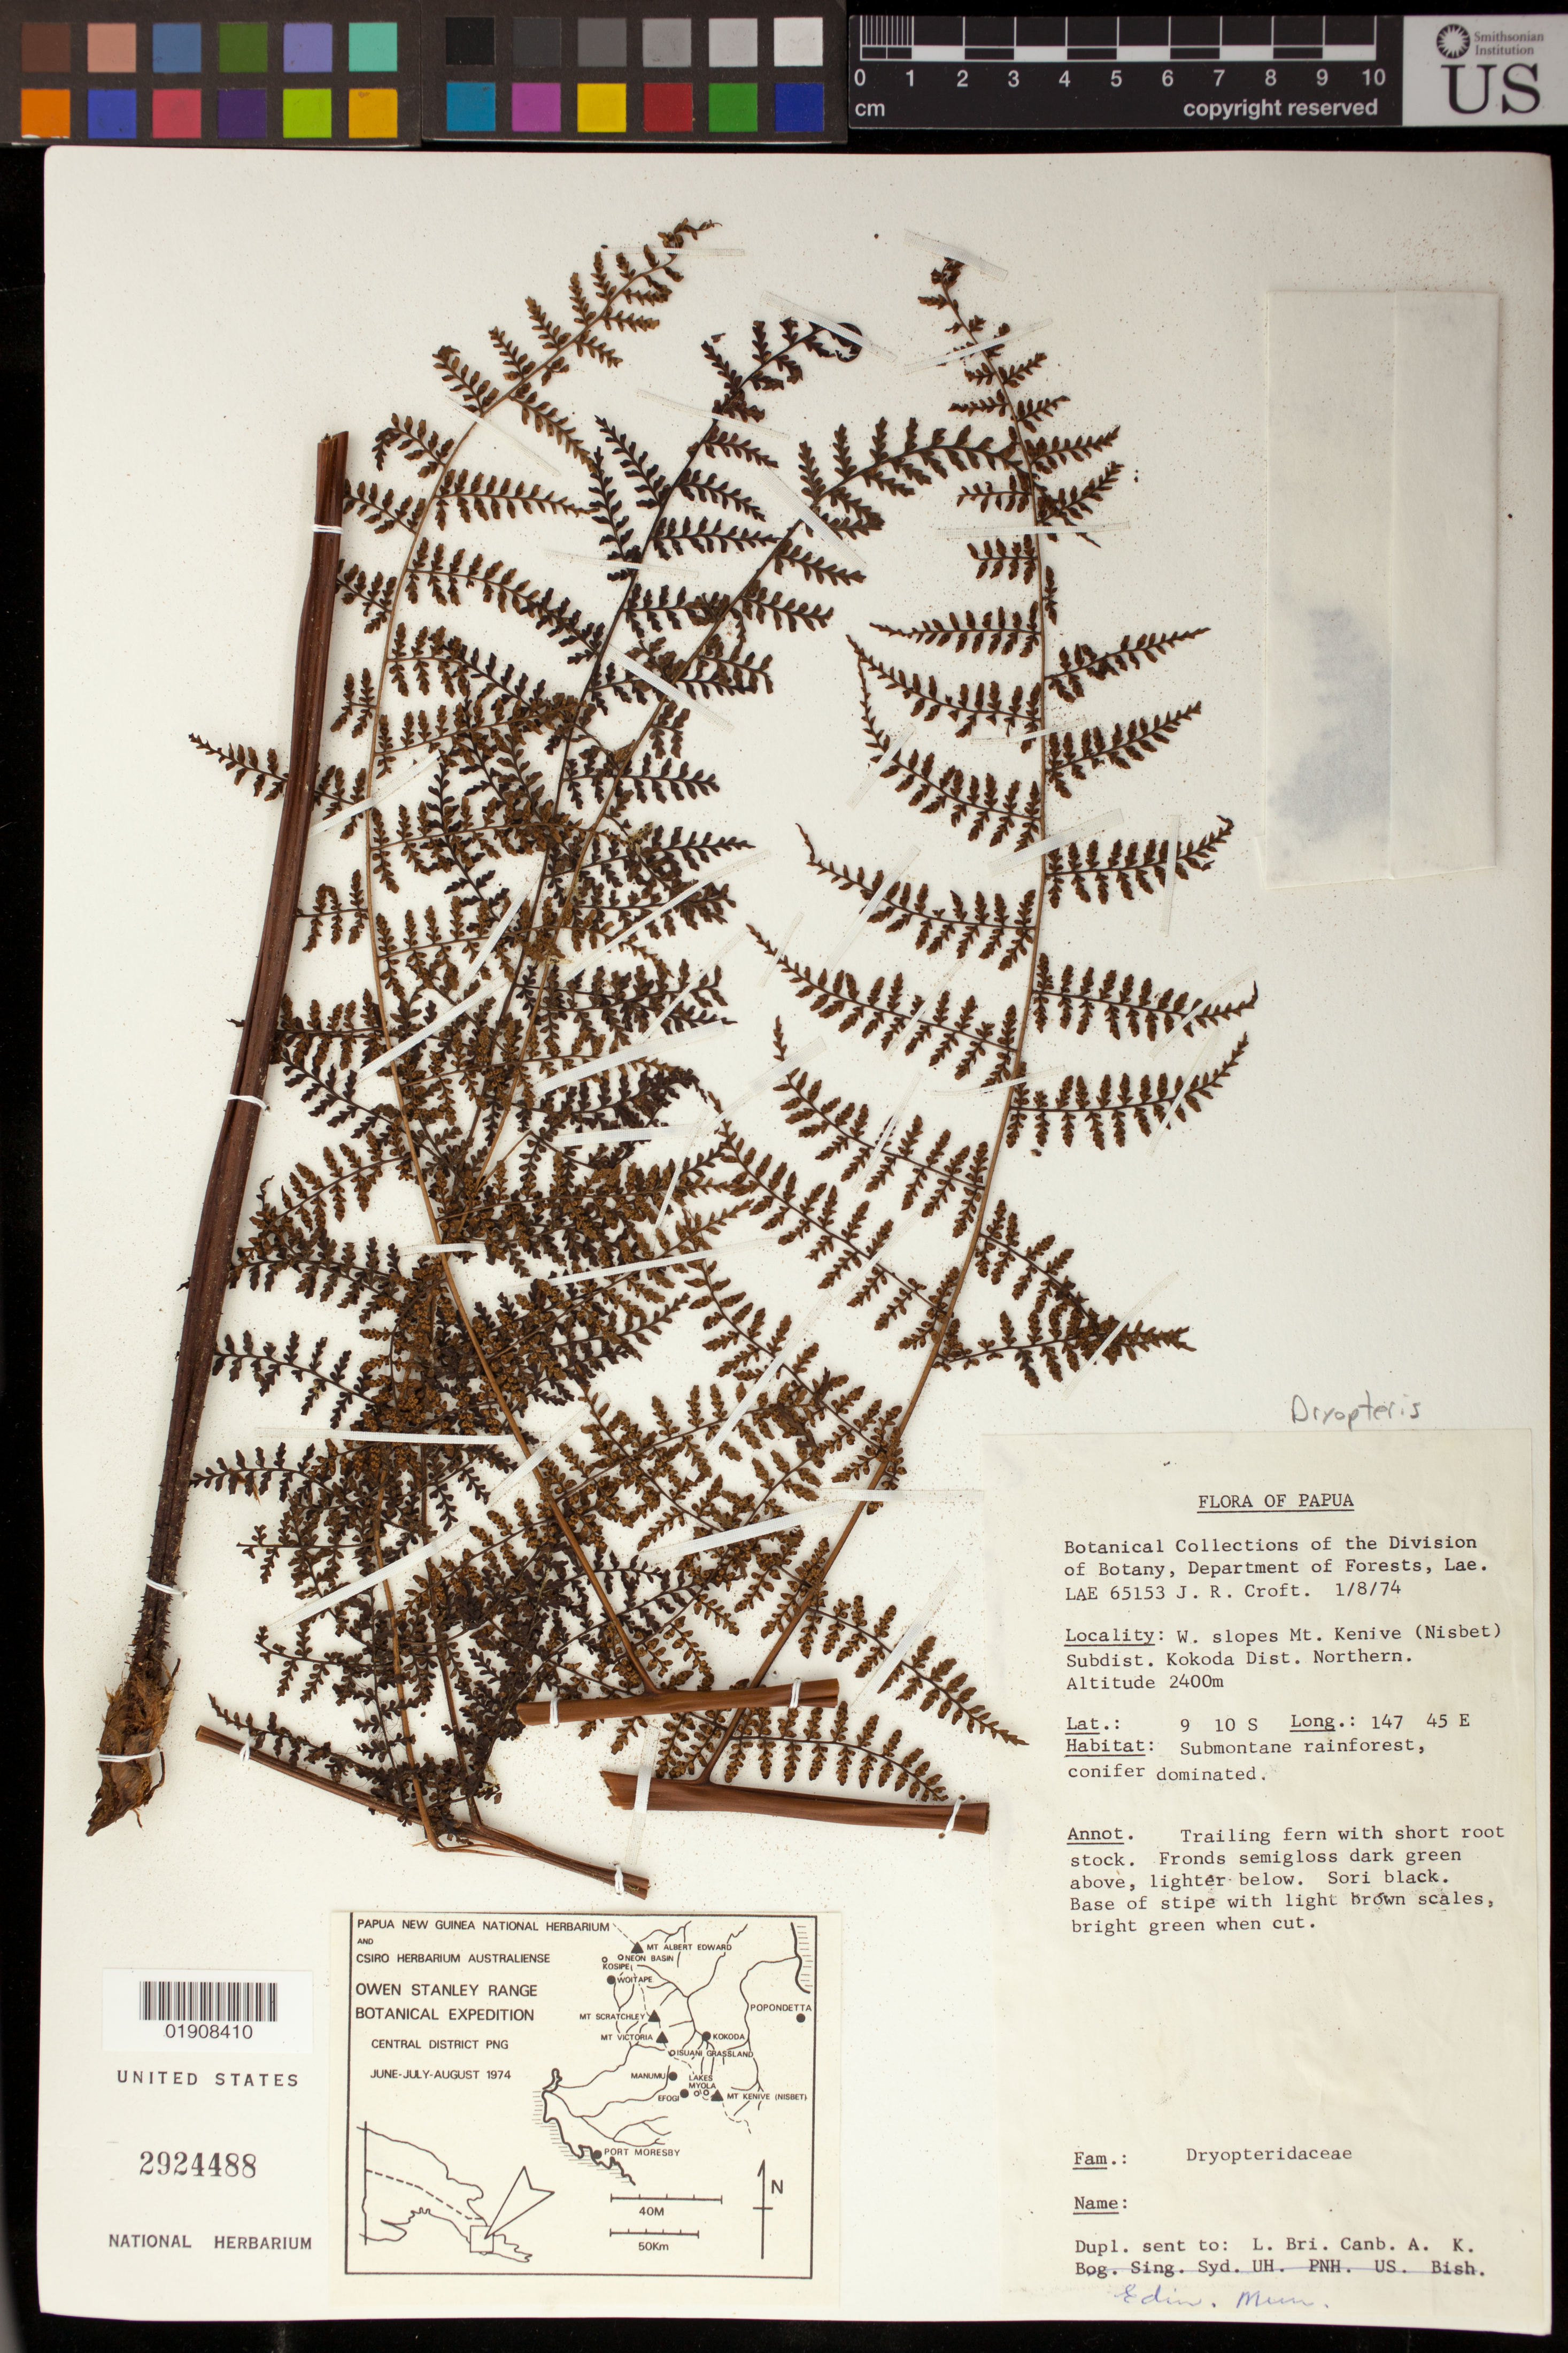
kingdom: Plantae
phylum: Tracheophyta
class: Polypodiopsida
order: Polypodiales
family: Dryopteridaceae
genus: Dryopteris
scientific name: Dryopteris hypolepidioides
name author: Rosenst.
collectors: J. R. Croft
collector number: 65153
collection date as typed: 1/8/74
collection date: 1974-08-01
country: Papua New Guinea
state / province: Northern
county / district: Kokoda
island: New Guinea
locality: W. slopes of Mt. Kenive (Nisbet) Subdist., Kokoda Dist. Northern.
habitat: Submontane rainforest, conifer dominated.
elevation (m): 2400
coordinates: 9 10 S, 147 45 E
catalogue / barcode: US 2924488